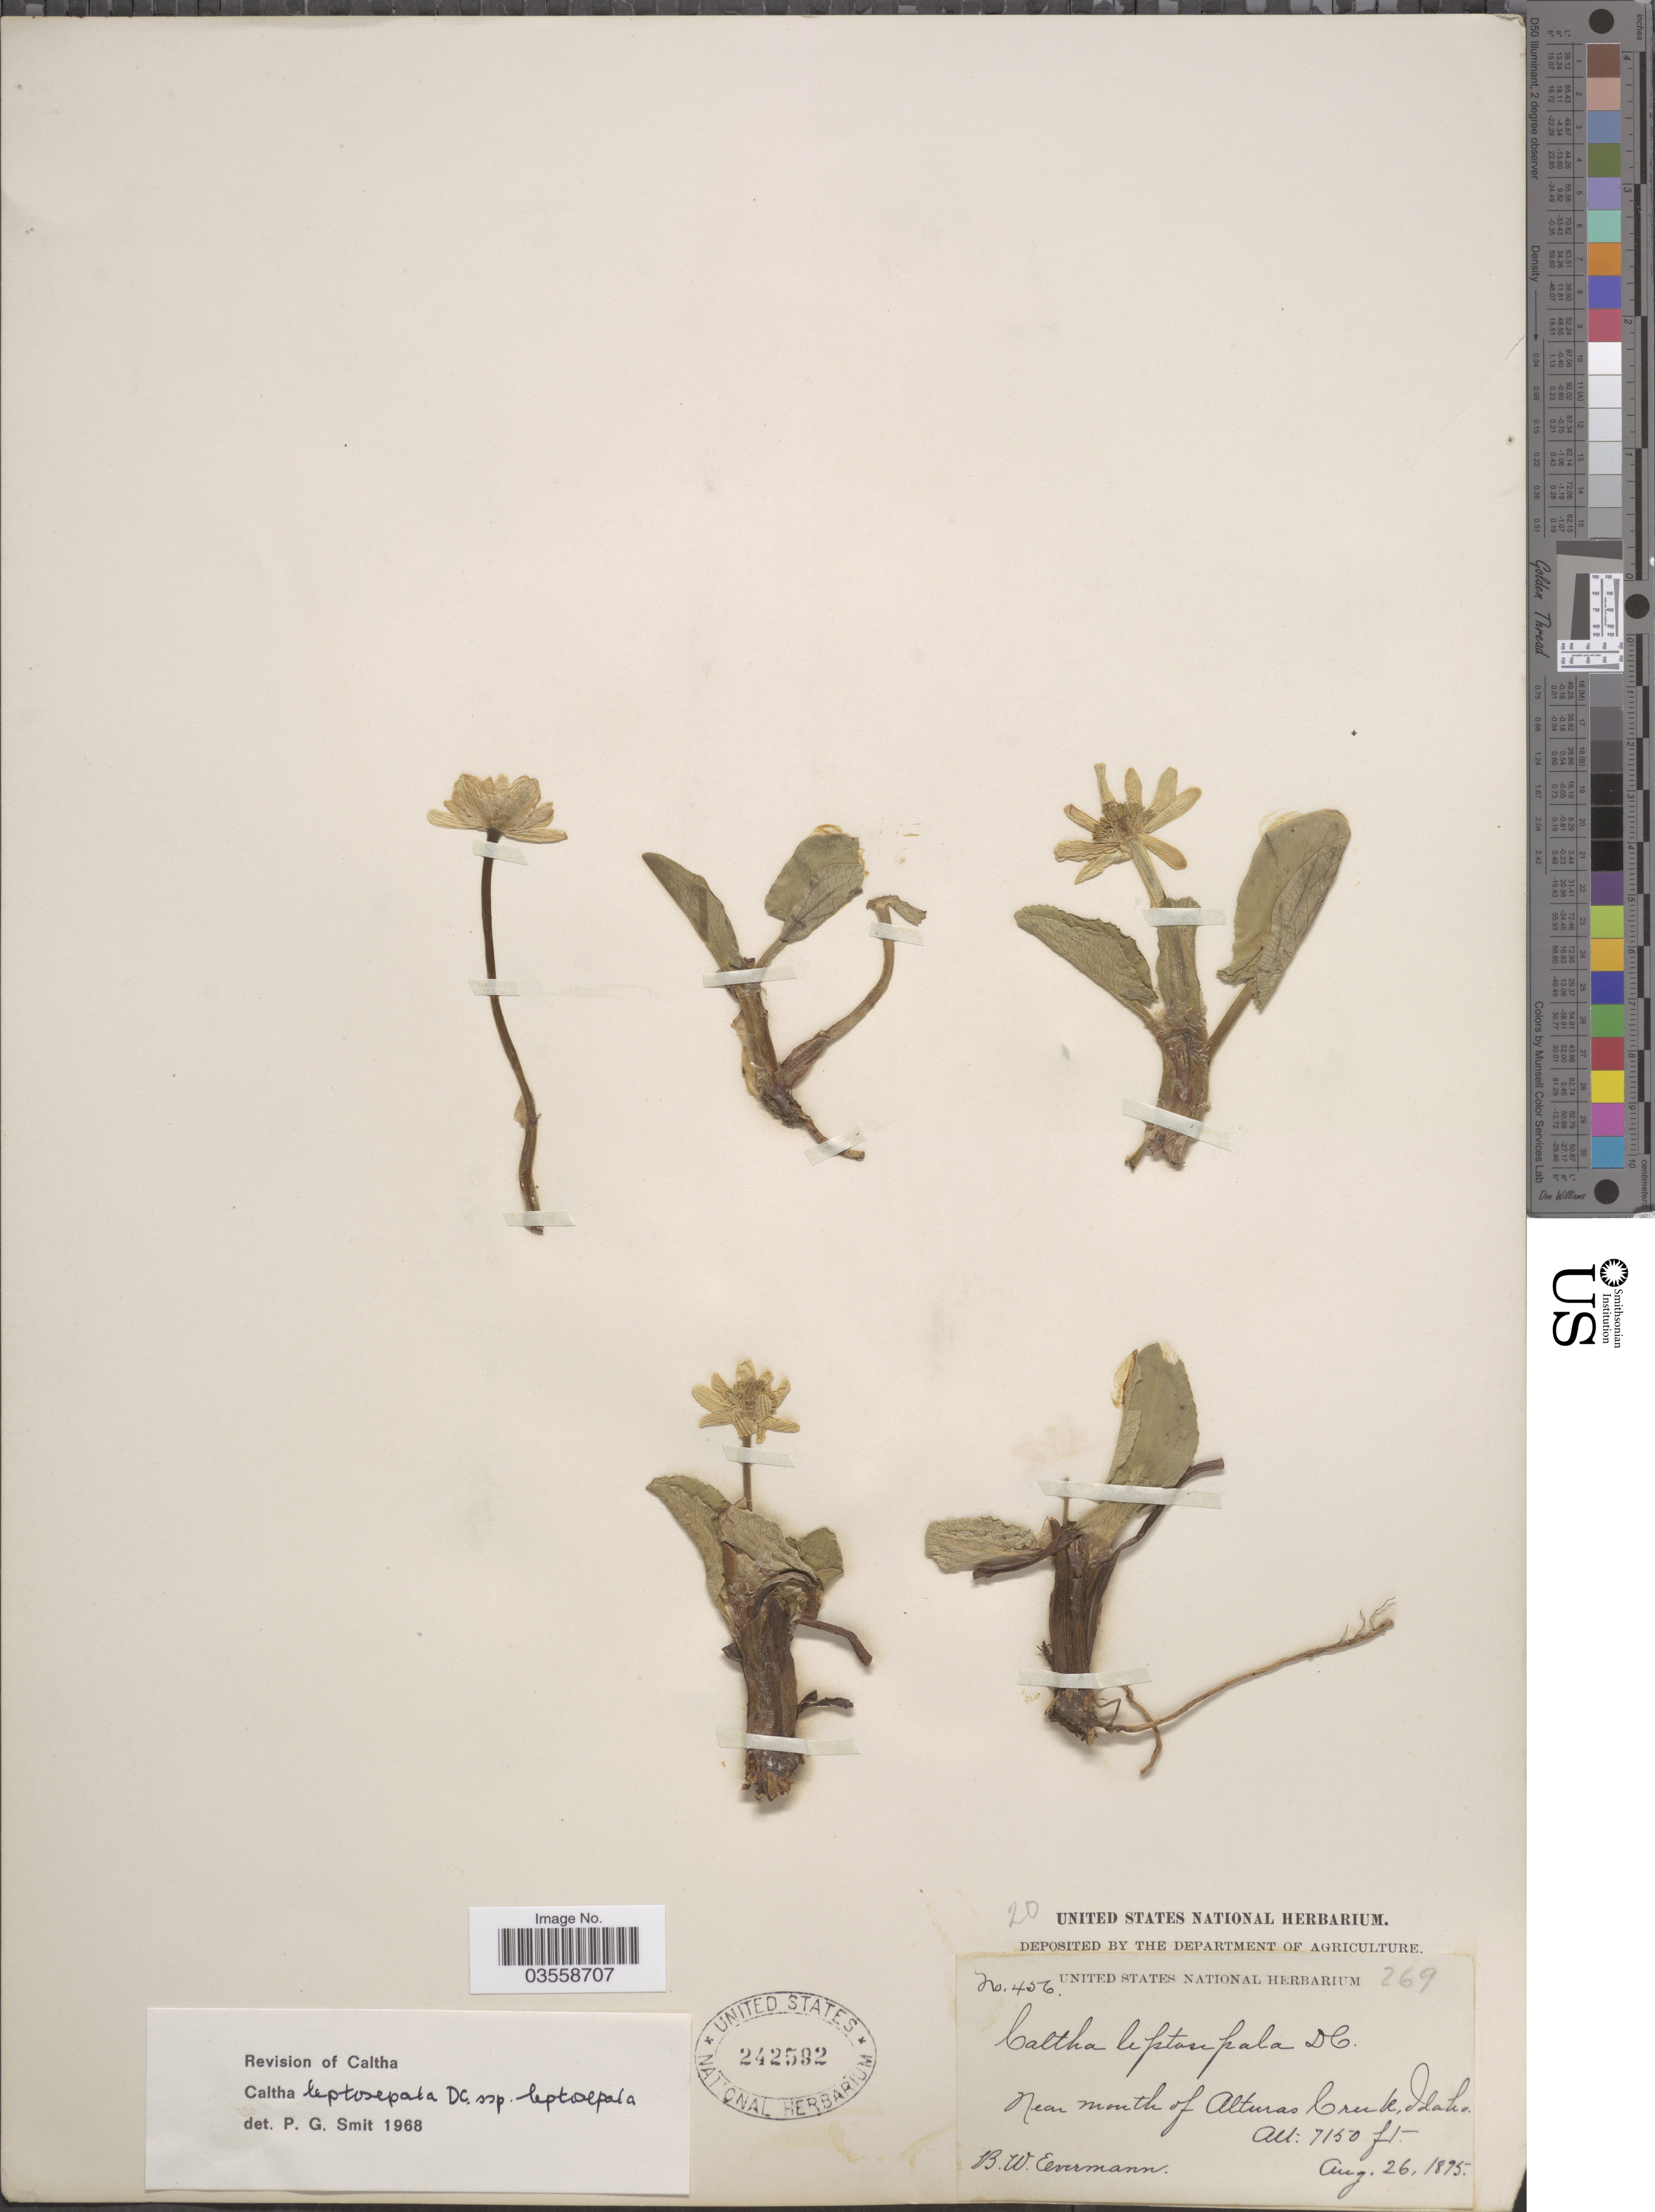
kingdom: Plantae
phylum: Tracheophyta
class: Magnoliopsida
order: Ranunculales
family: Ranunculaceae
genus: Caltha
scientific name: Caltha leptosepala subsp. leptosepala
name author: DC.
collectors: B. W. Evermann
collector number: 456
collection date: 1895-08-26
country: United States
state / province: Idaho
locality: Near mouth of Alturas Creek.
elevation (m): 2179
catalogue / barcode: US 242592